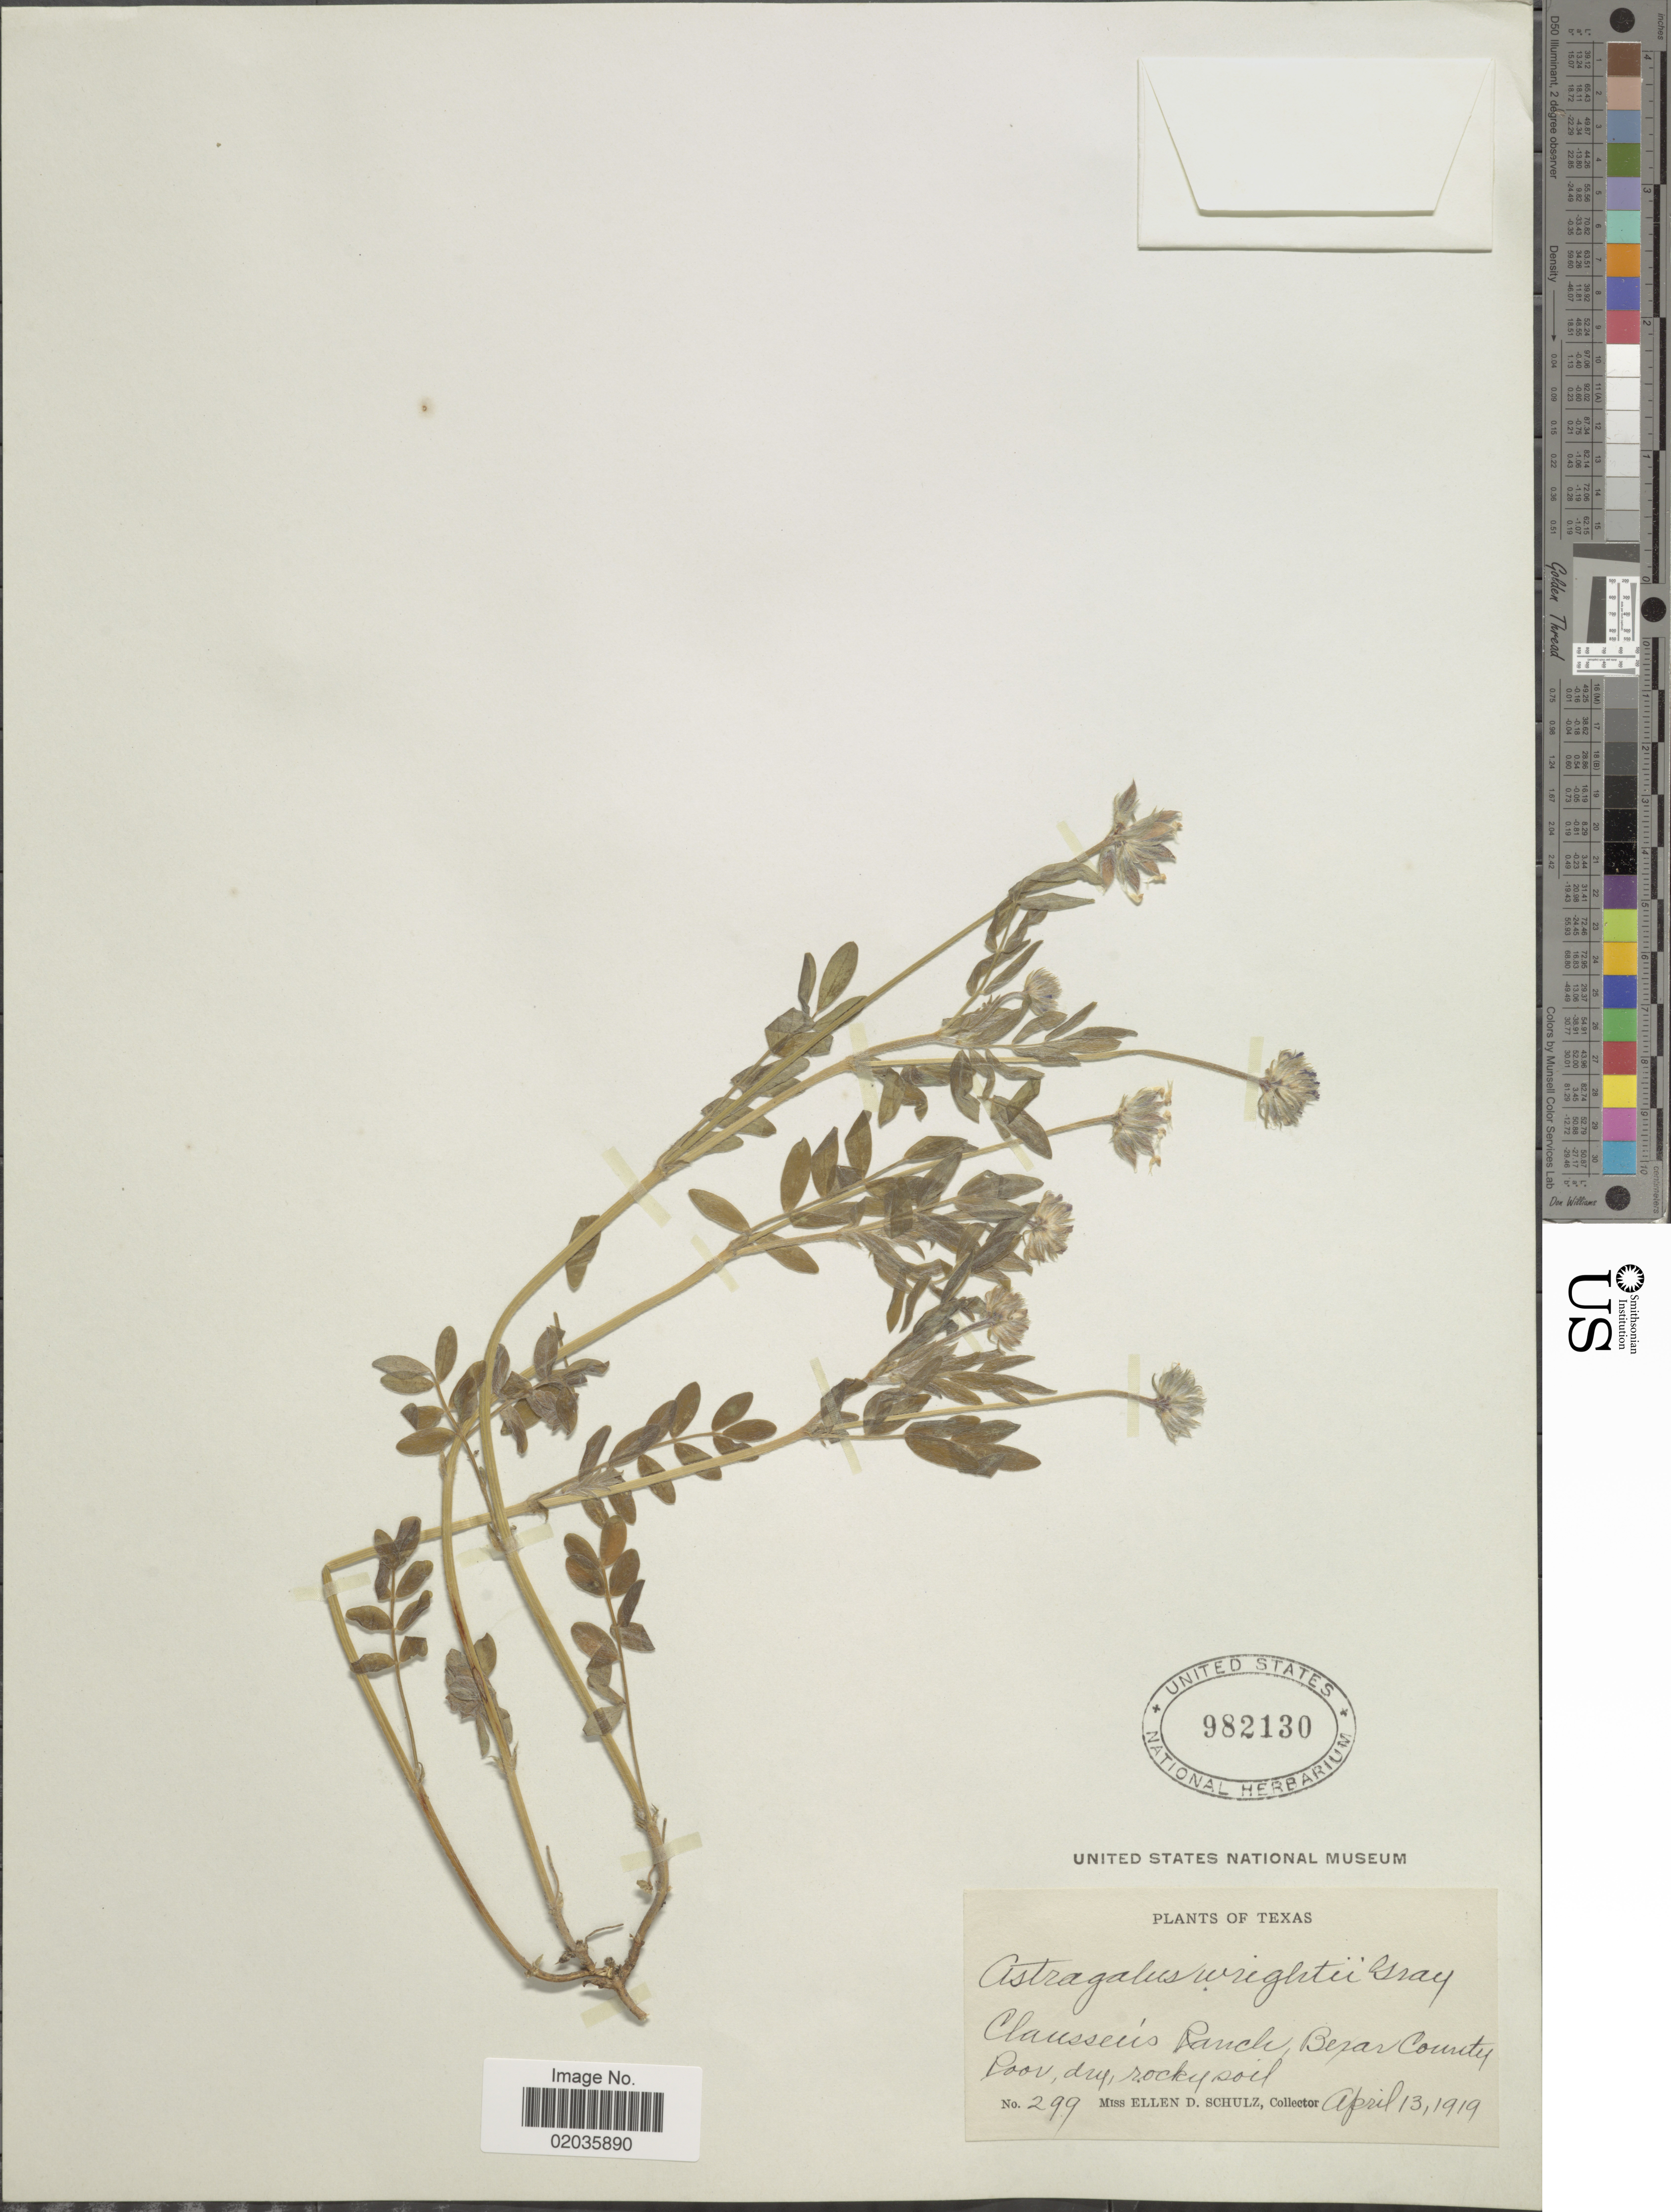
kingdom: Plantae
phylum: Tracheophyta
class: Magnoliopsida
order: Fabales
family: Fabaceae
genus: Astragalus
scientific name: Astragalus wrightii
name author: A. Gray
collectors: E. D. Schulz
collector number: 299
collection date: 1919-04-13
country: United States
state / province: Texas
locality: Texas, Clausseus Ranch Besar County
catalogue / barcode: US 982130